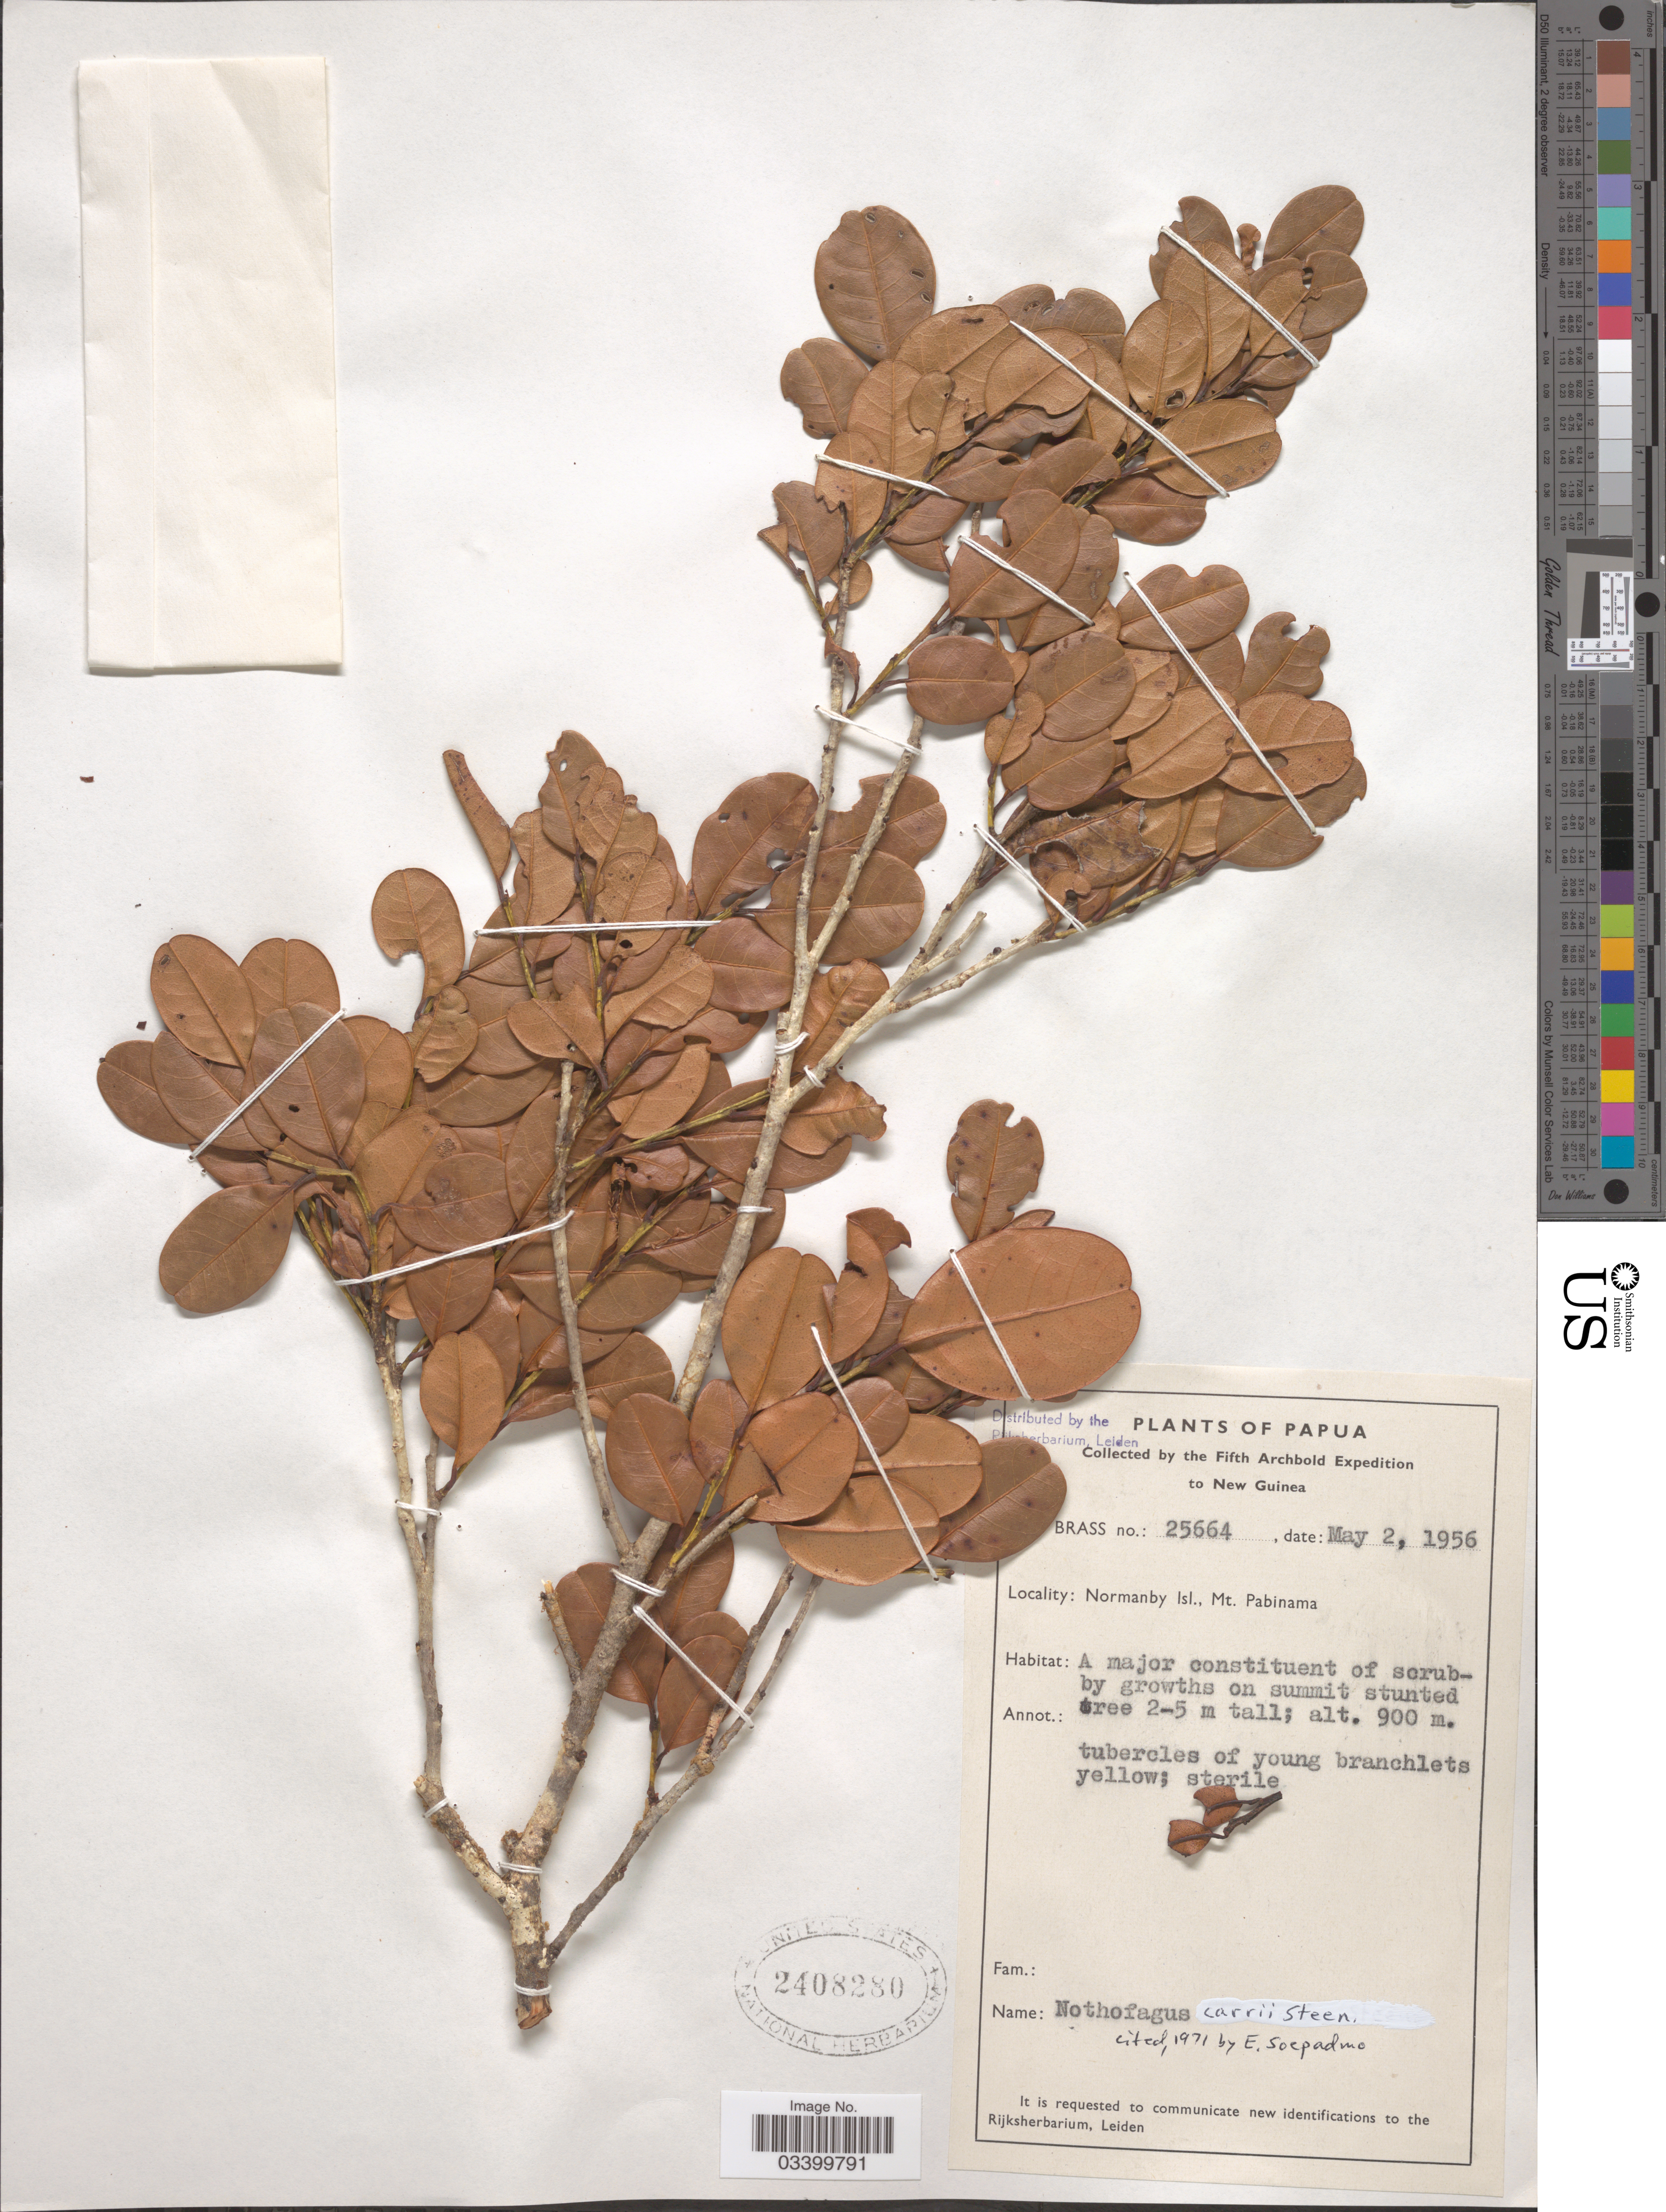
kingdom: Plantae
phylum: Tracheophyta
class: Magnoliopsida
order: Fagales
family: Nothofagaceae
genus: Nothofagus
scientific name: Nothofagus carrii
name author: Steenis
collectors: L. J. Brass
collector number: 25664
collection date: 1956-05-02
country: Papua New Guinea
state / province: Milne Bay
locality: Papua. New Guinea. Narmanby Isl., Mt. Pabinama.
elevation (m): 900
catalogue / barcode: US 2408280